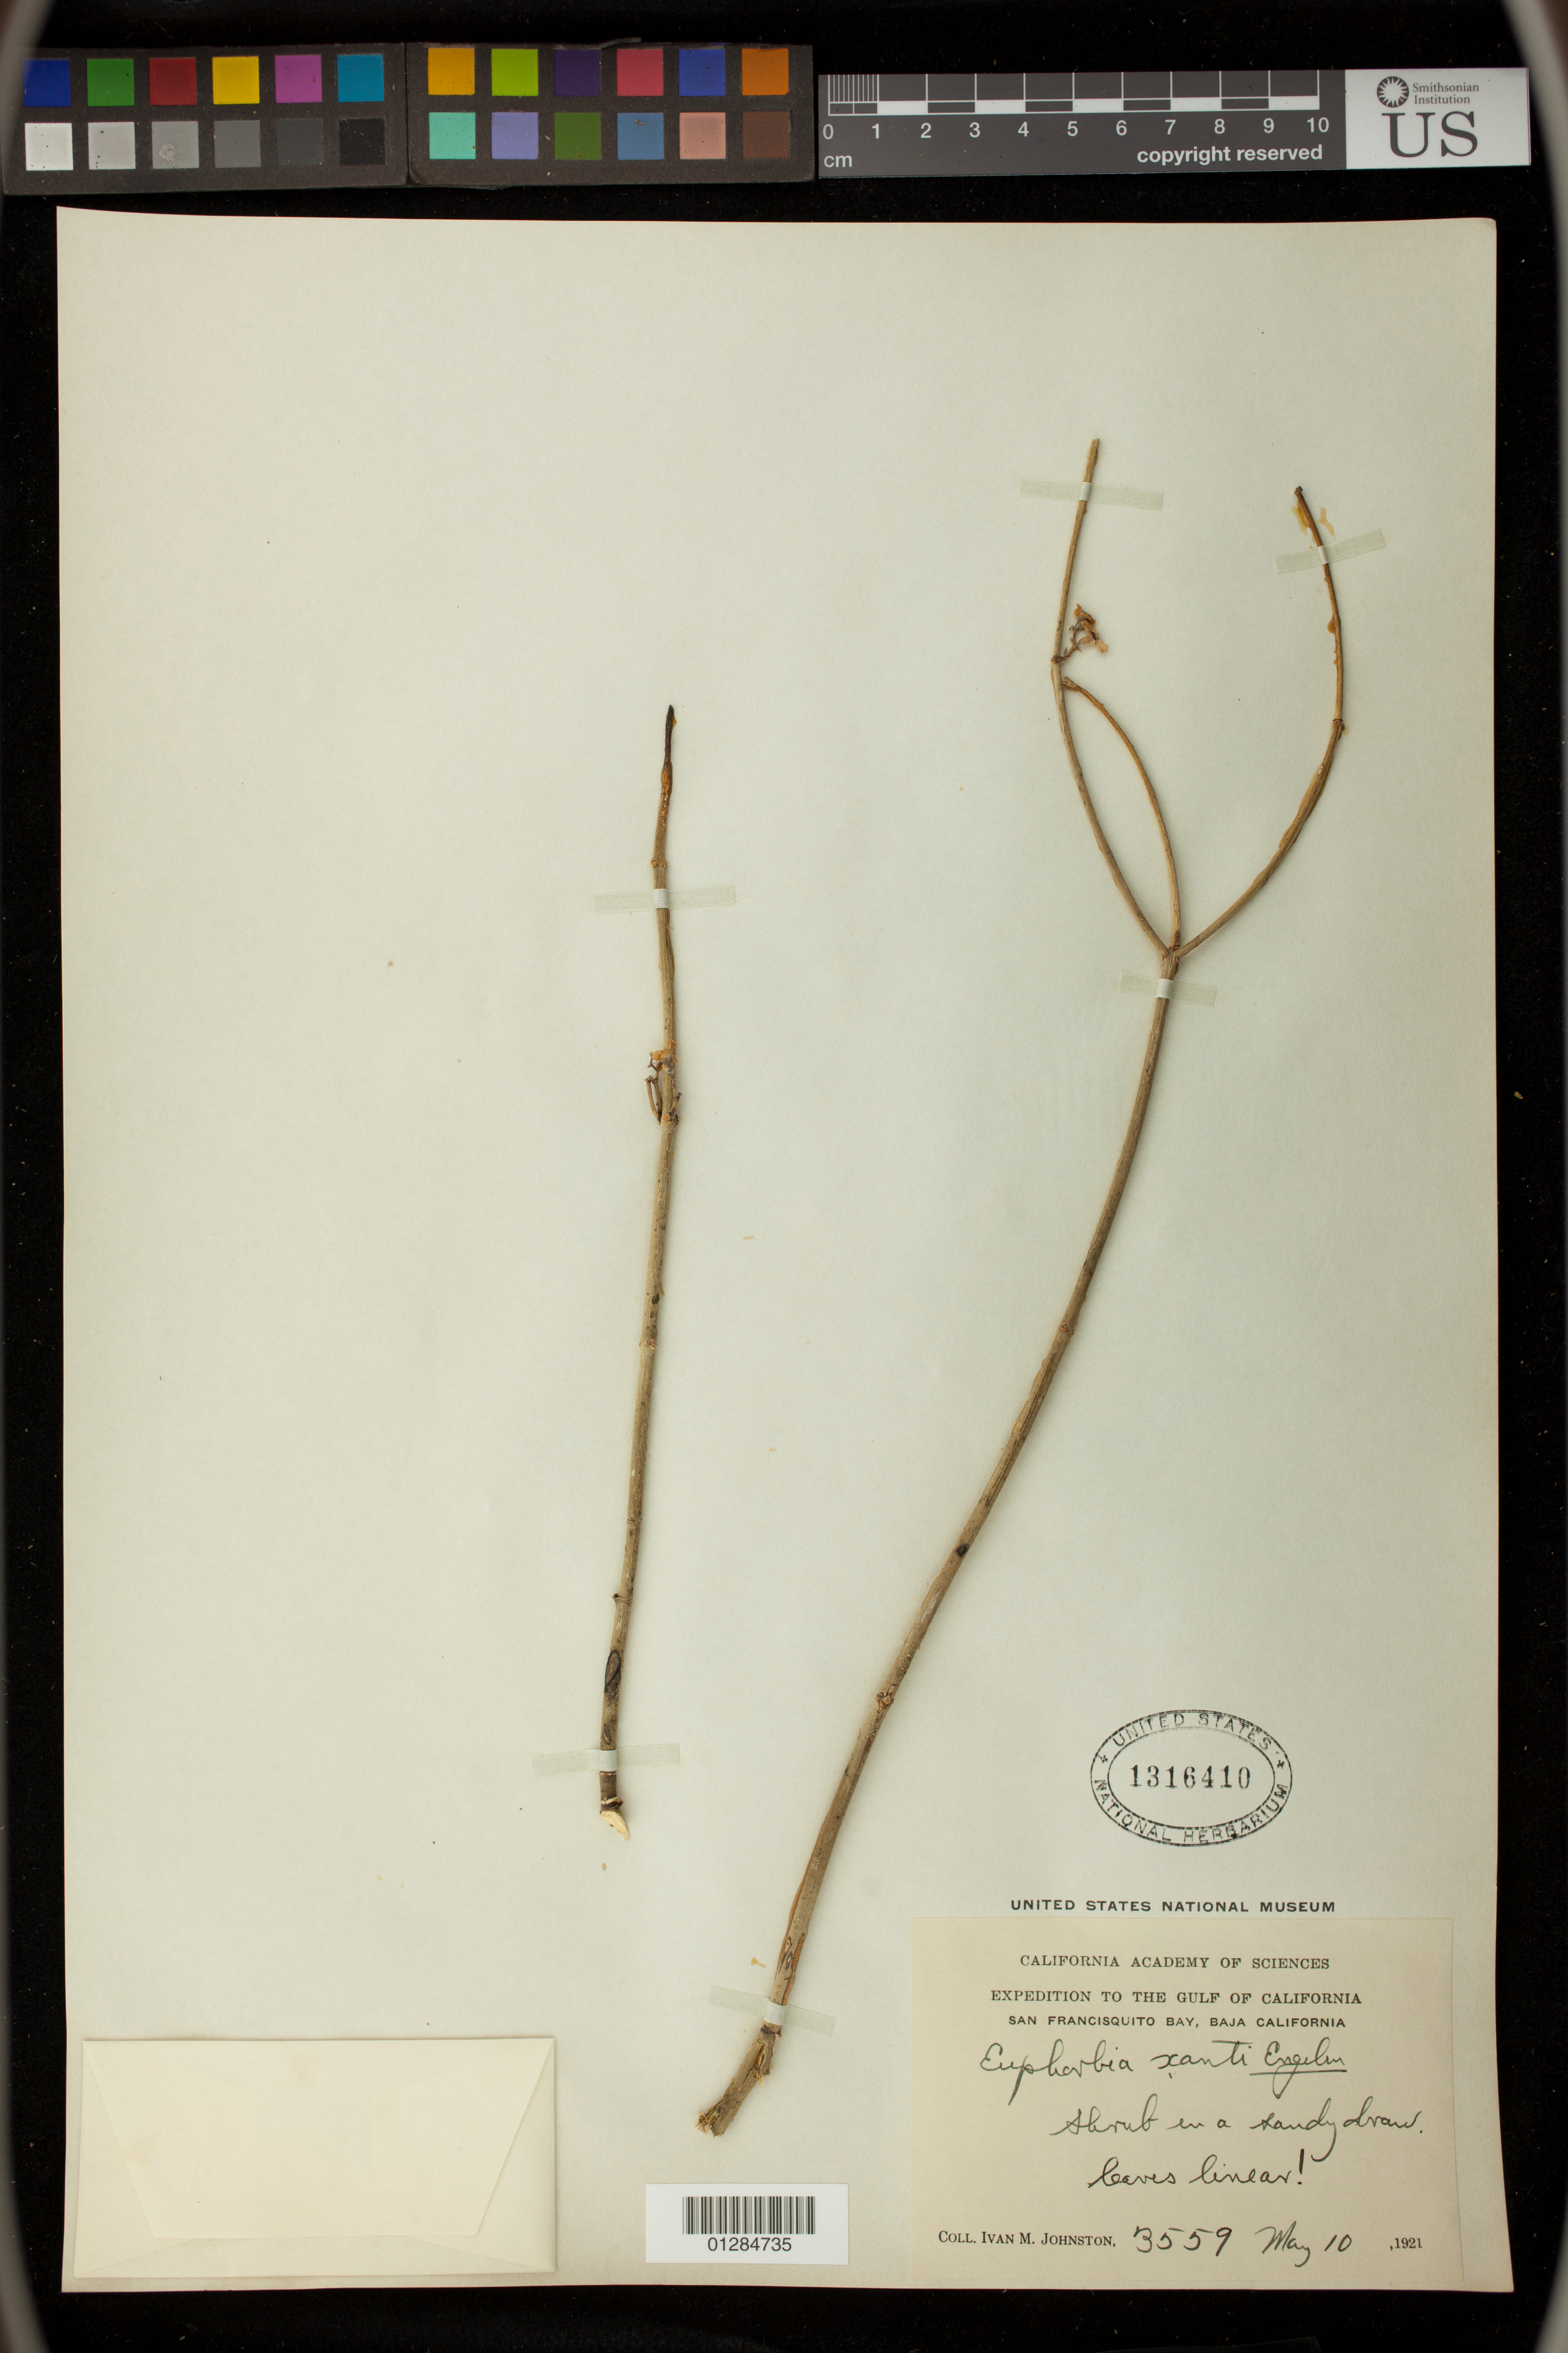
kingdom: Plantae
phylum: Tracheophyta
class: Magnoliopsida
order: Malpighiales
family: Euphorbiaceae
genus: Euphorbia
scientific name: Euphorbia xanti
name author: Engelm. ex Boiss.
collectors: I.M. Johnston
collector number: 3559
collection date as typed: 10 May 1921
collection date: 1921-05-10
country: Mexico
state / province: Baja California Sur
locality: San Francisquito Bay.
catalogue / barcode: US 1316410